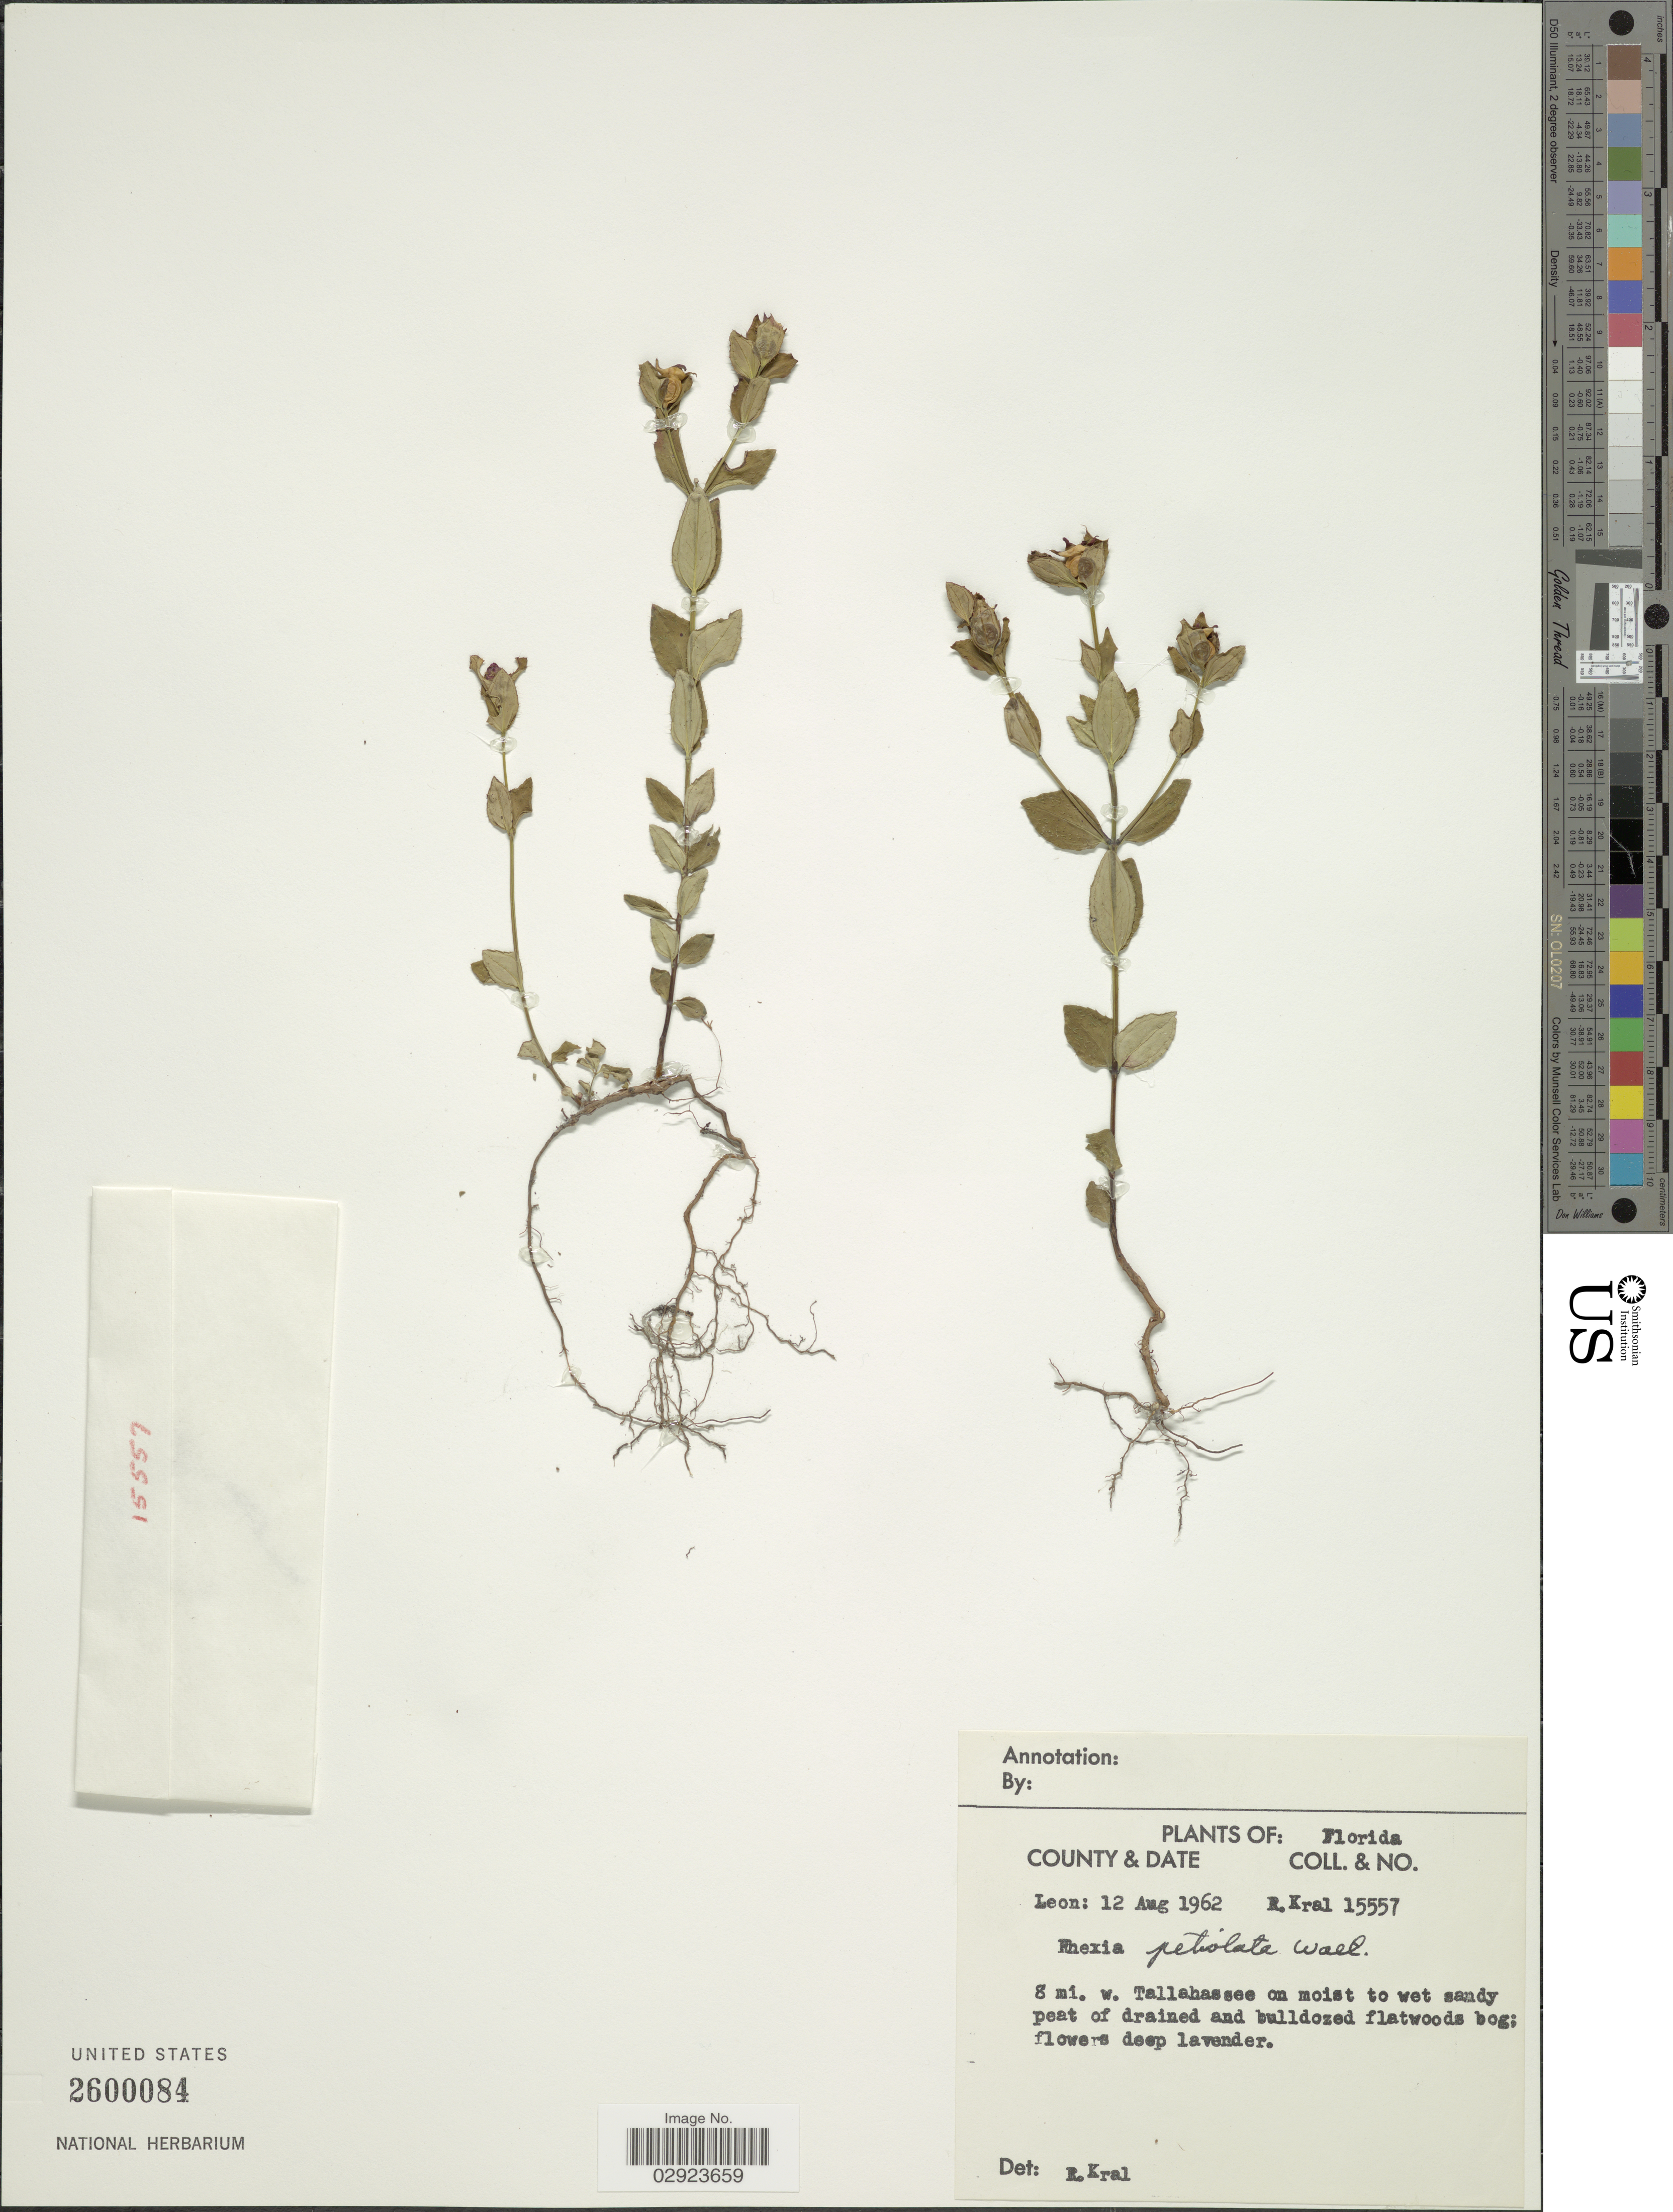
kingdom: Plantae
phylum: Tracheophyta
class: Magnoliopsida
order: Myrtales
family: Melastomataceae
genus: Rhexia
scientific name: Rhexia petiolata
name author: Walter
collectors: R. Kral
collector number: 15557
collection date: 1962-08-12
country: United States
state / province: Florida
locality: Leon. 8 mi. w. Tallahassee.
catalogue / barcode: US 2600084